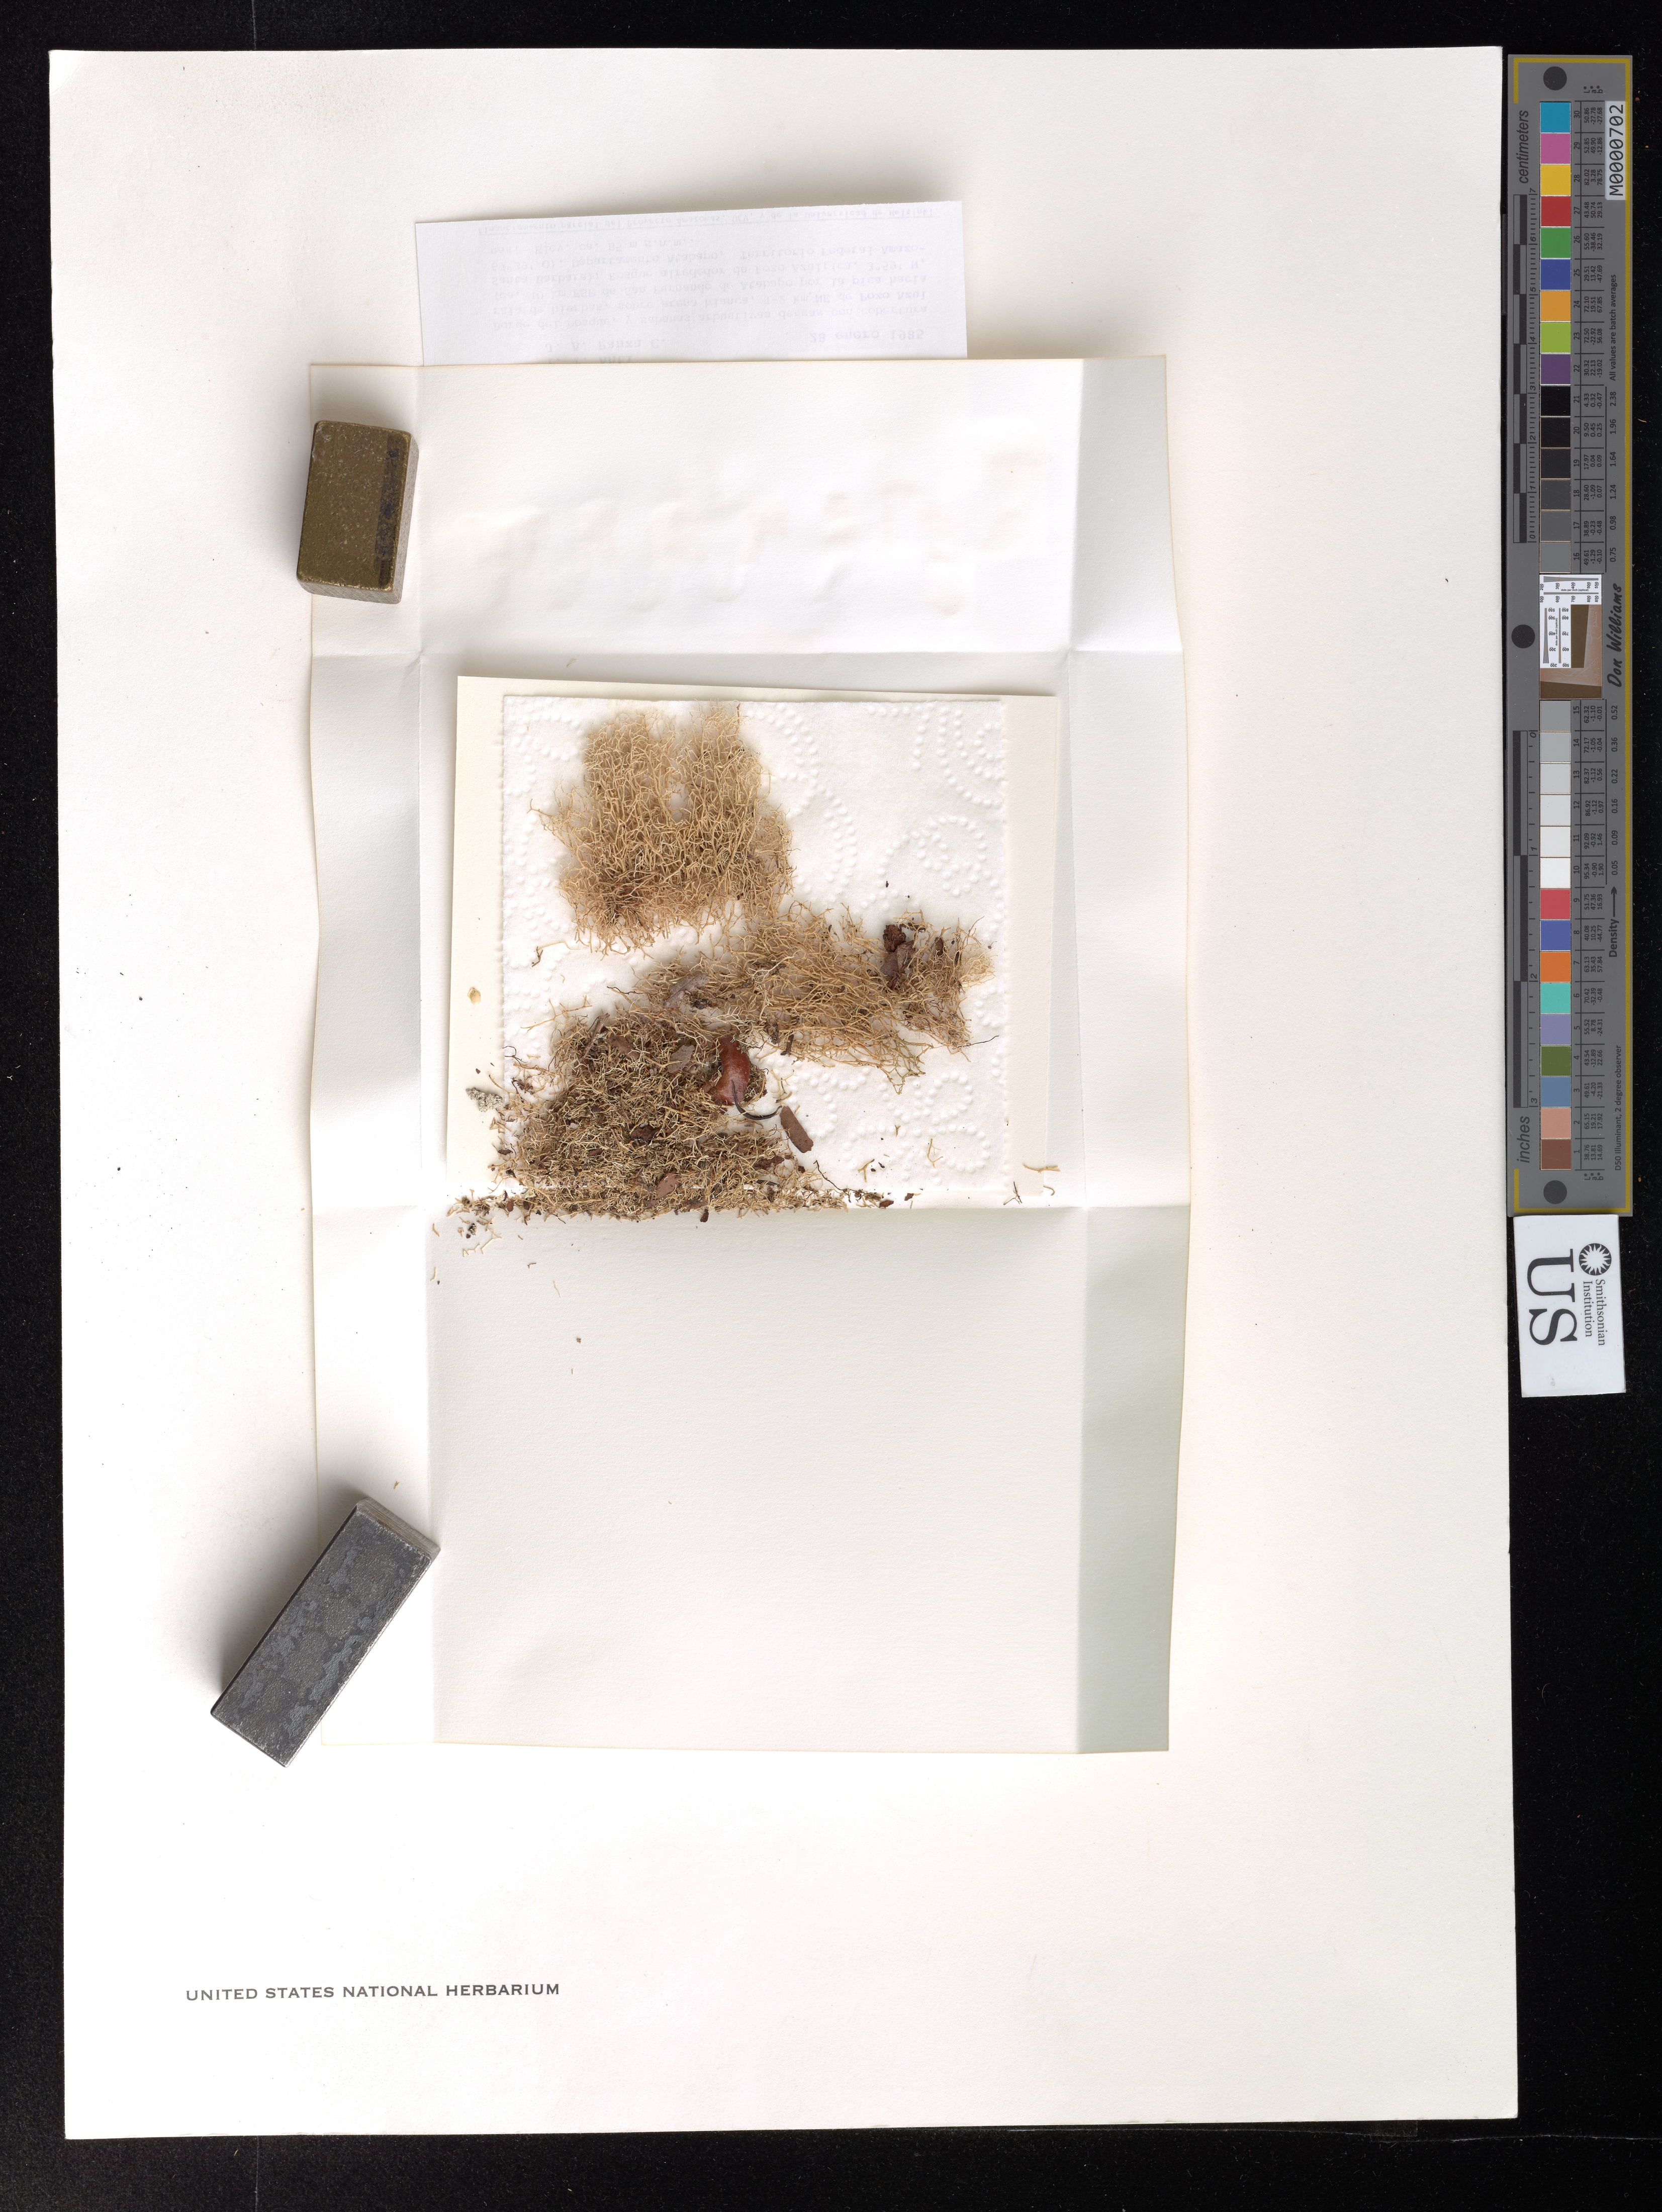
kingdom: Fungi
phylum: Ascomycota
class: Lecanoromycetes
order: Lecanorales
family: Cladoniaceae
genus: Cladonia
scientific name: Cladonia signata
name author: (Eschw.) Vain.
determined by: Ahti, Teuvo T.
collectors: S. S. Tillett, T. T. Ahti & J. Panza C.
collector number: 145a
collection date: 1985-01-28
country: Venezuela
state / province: Amazonas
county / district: Atabapo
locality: Pozo Azul, 1-2 km NE (ca. 10 km ESE de San Fernando de Atabapo por la pica hacia Santa Barbara). Bosque alrededor de Pozo Azul.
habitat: Borde del bosque, y sabana arbustivas densas con cobertura rala de hierbas, sobre arena blanca.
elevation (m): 85